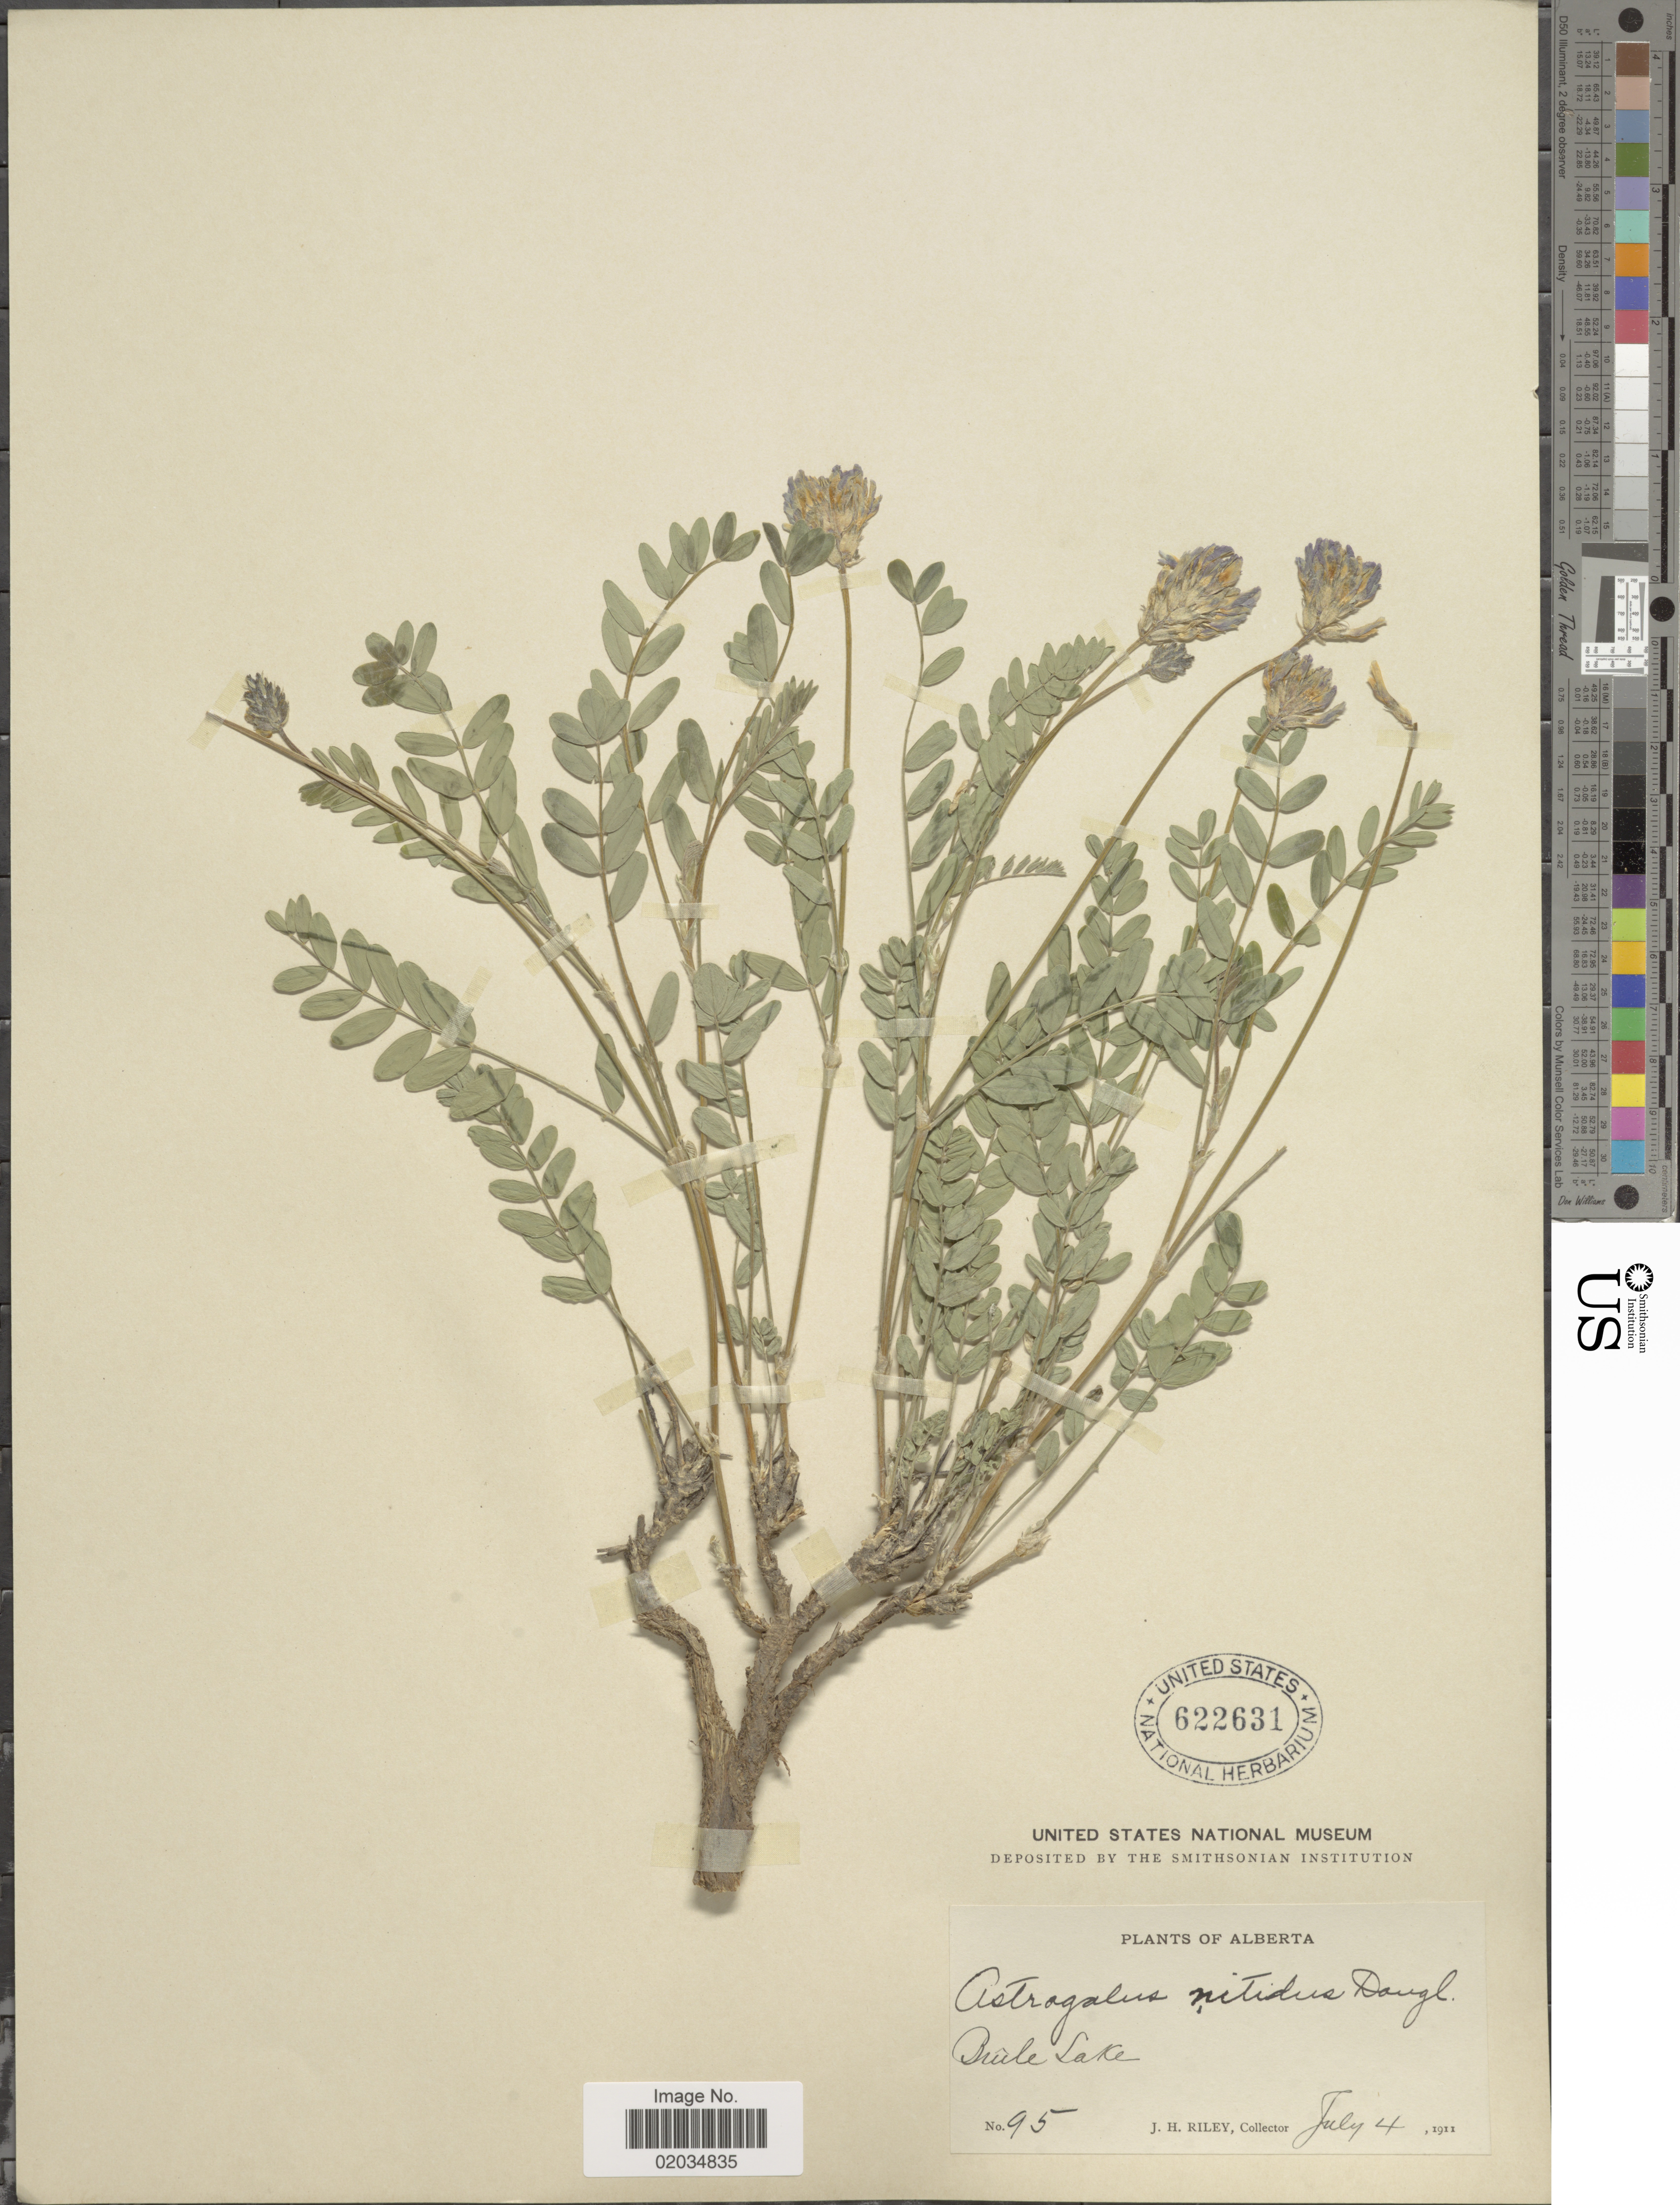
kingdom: Plantae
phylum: Tracheophyta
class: Magnoliopsida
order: Fabales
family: Fabaceae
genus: Astragalus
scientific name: Astragalus striatus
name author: Nutt.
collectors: J. H. Riley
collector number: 95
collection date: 1911-07-04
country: Canada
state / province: Alberta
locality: Brule Lake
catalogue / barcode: US 622631